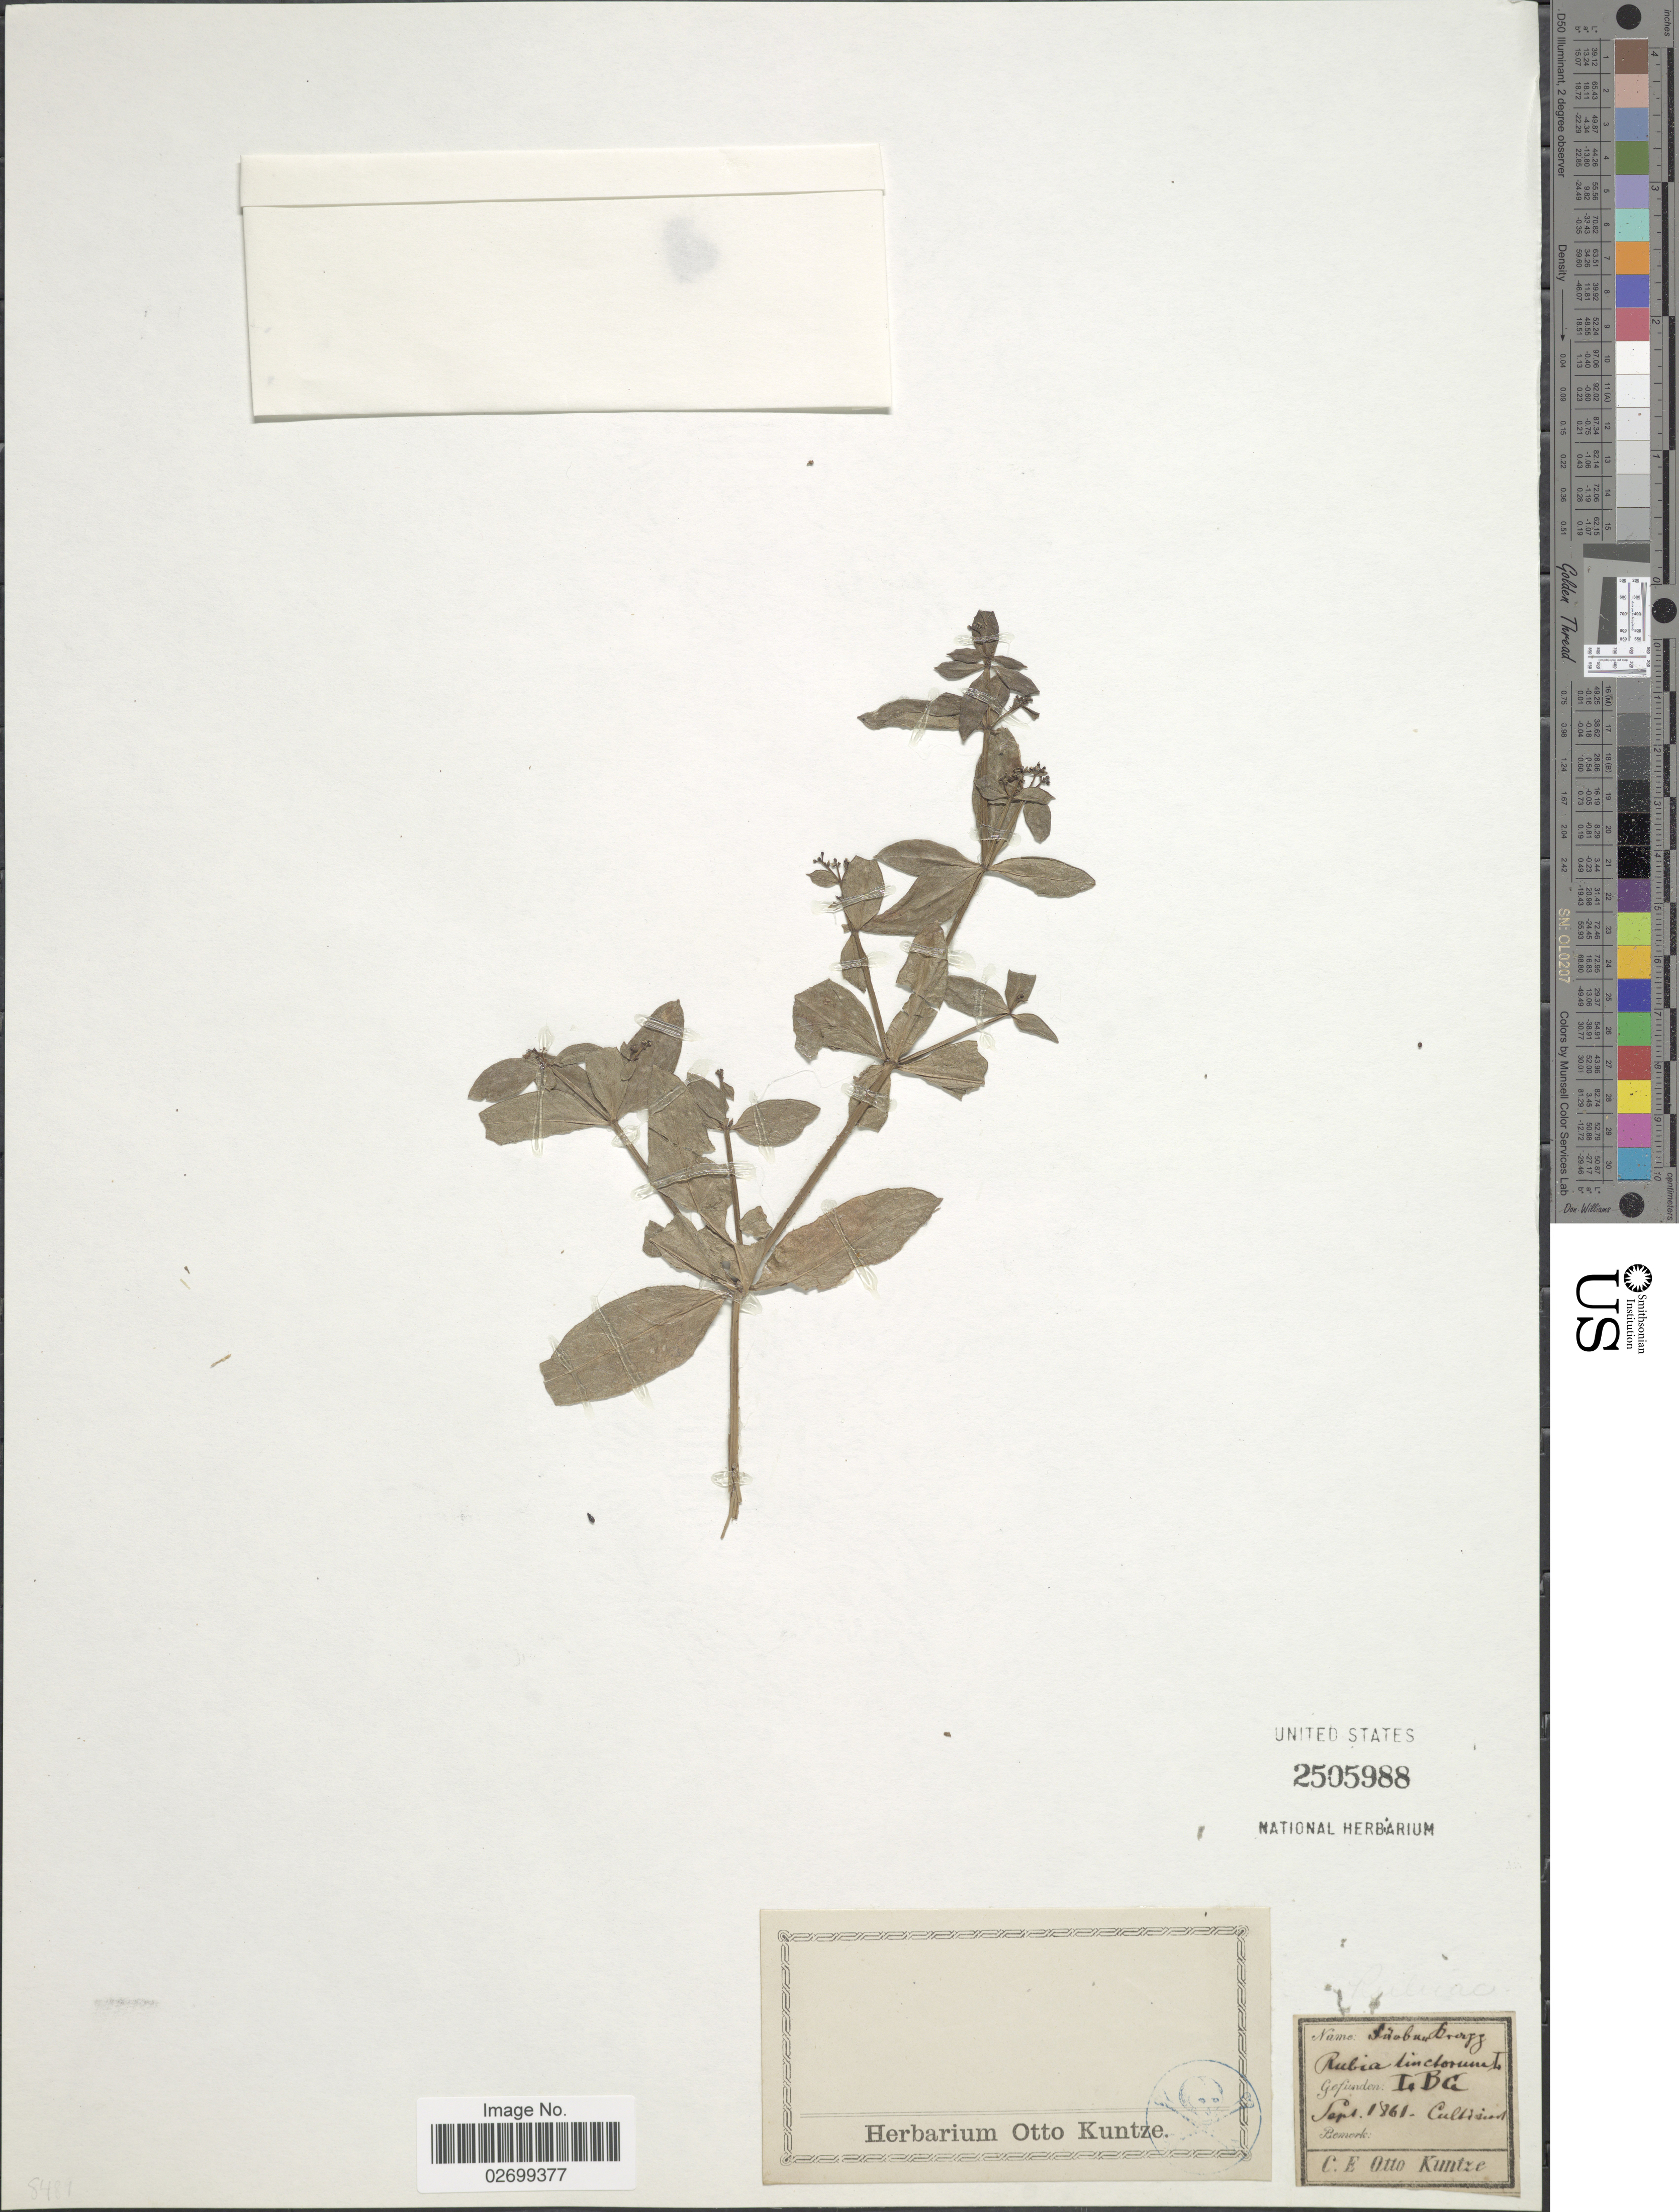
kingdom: Plantae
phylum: Tracheophyta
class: Magnoliopsida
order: Gentianales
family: Rubiaceae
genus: Rubia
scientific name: Rubia tinctorum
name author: L.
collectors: C.E.O. Kuntze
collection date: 1861-09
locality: IBG [interpreted]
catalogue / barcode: US 2505988